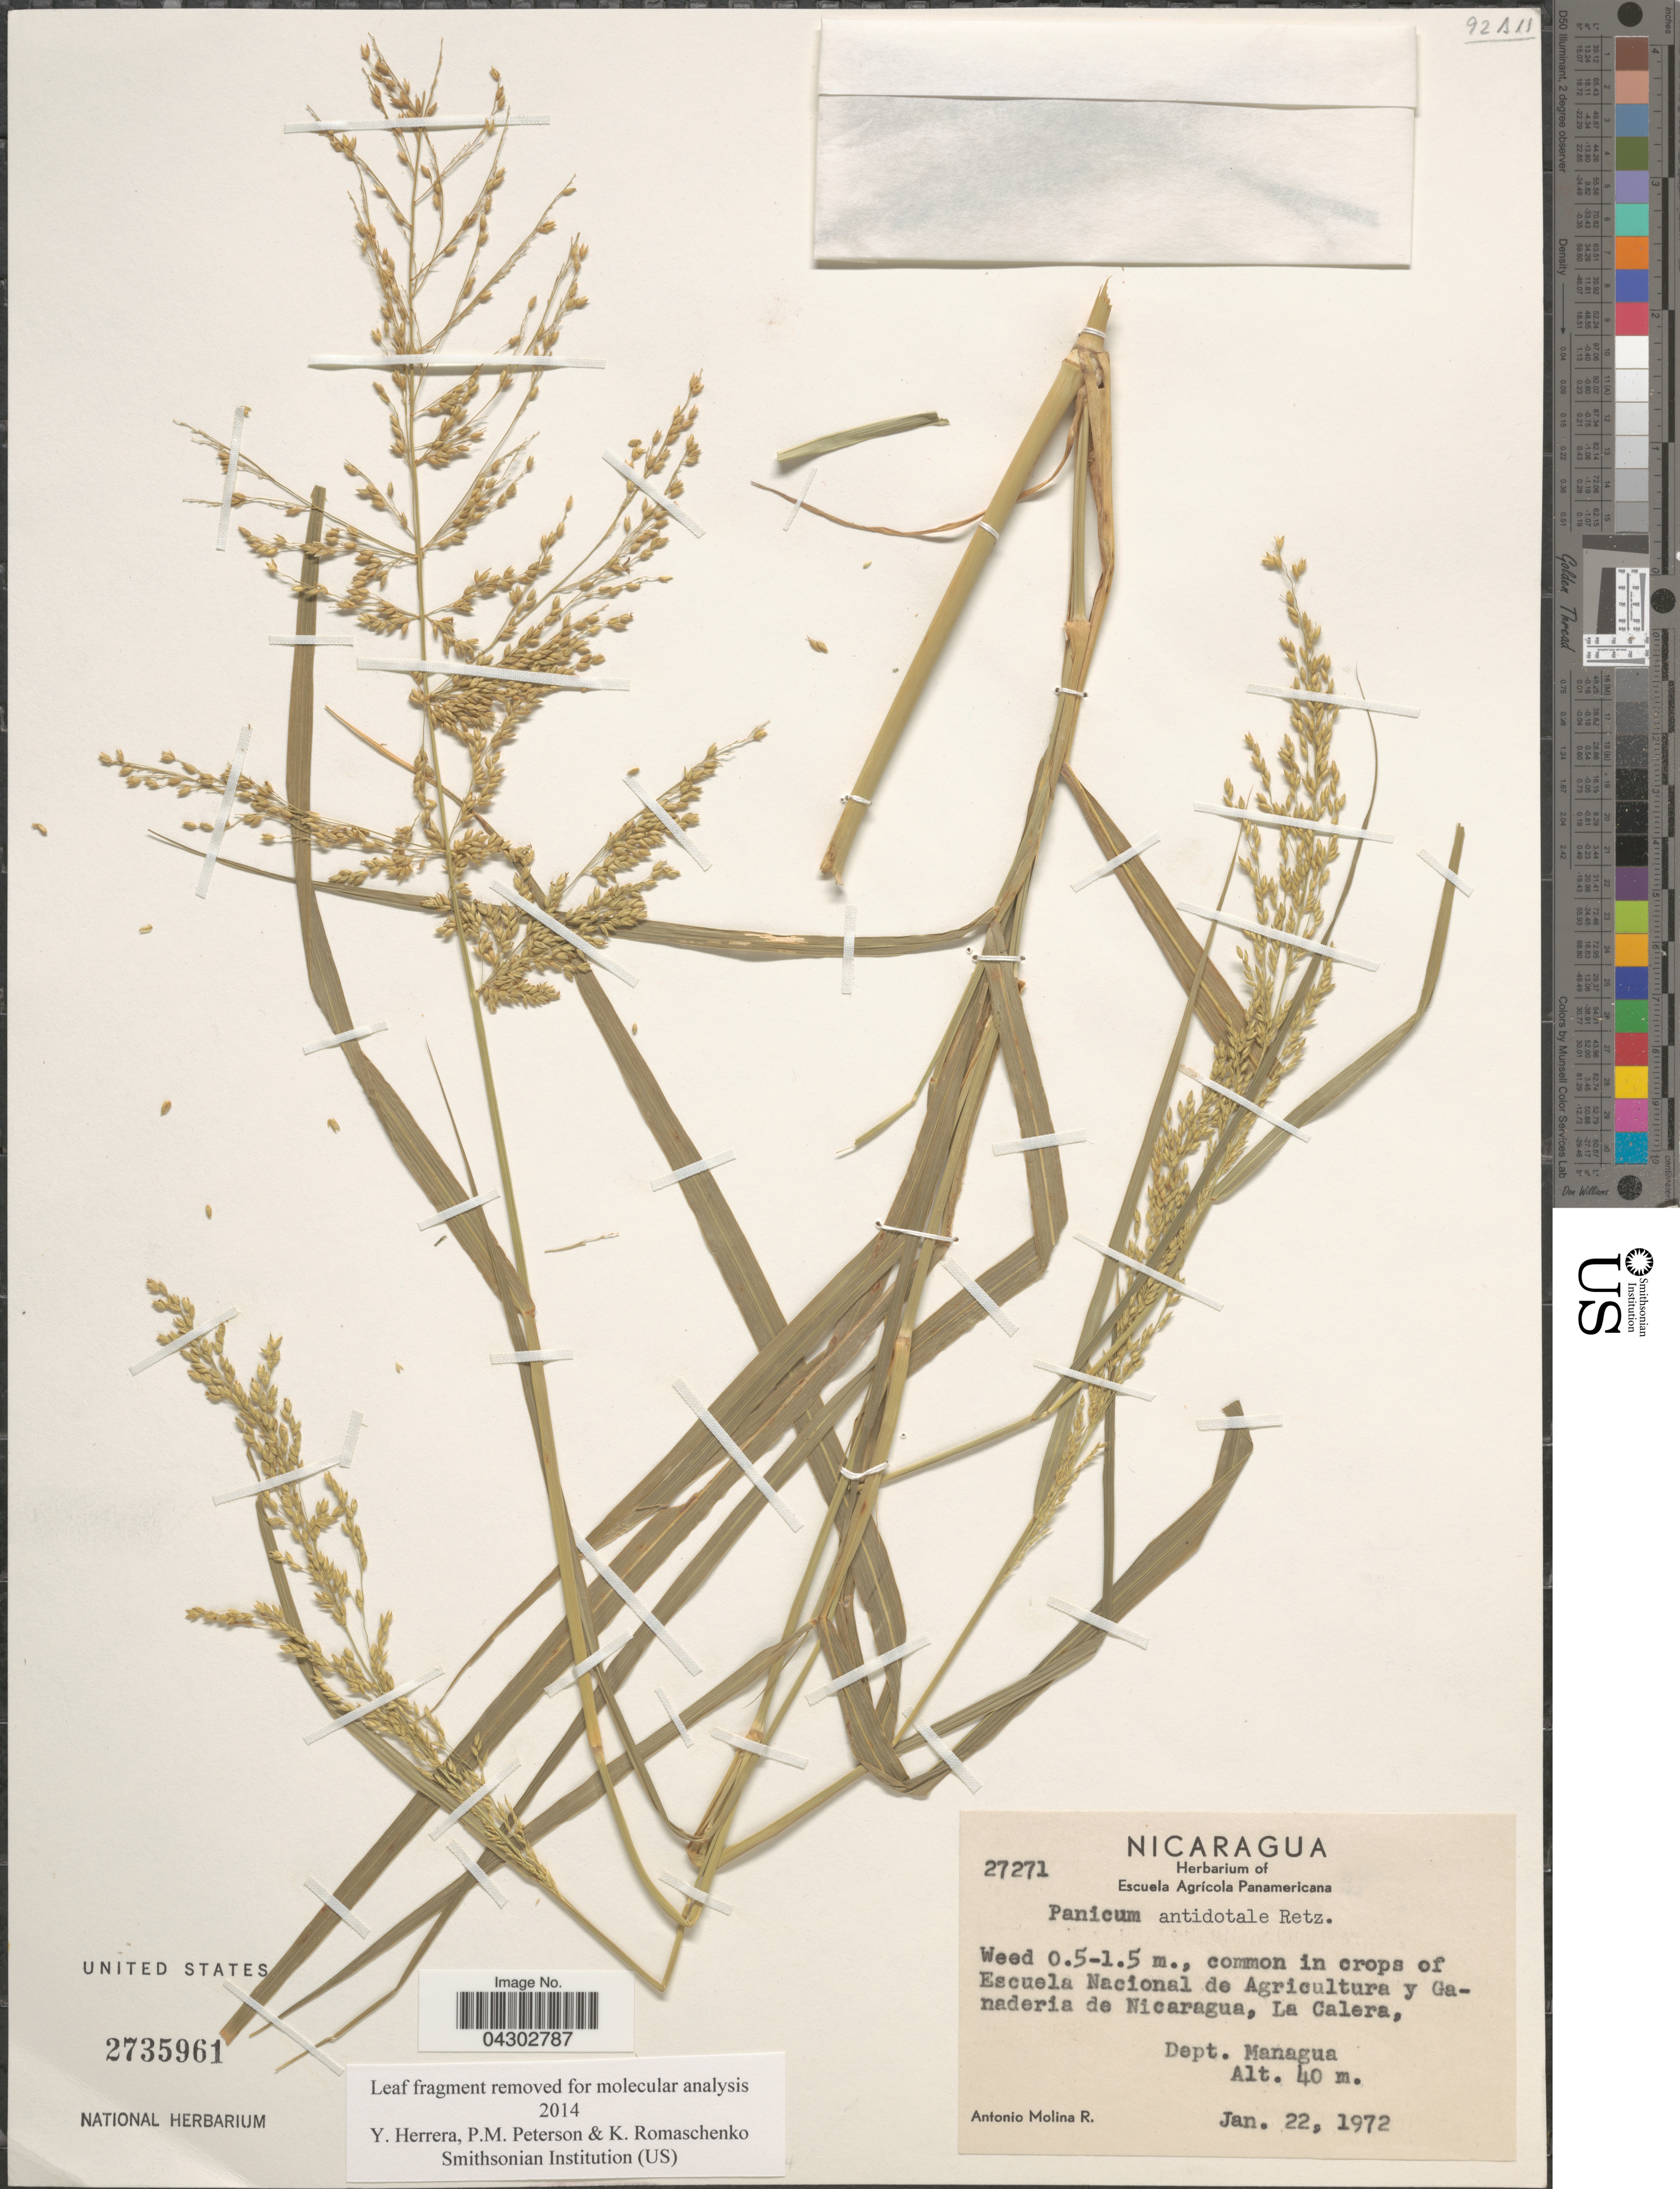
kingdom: Plantae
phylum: Tracheophyta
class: Liliopsida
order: Poales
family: Poaceae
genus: Panicum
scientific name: Panicum antidotale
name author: Retz.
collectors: A. Molina R.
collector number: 27271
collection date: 1972-01-22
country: Nicaragua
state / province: Managua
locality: Common in crops of Escuela Nacional de Agricultura y Ganaderia de Nicaragua, La Calera, Dept. Managua.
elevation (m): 40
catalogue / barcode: US 2735961